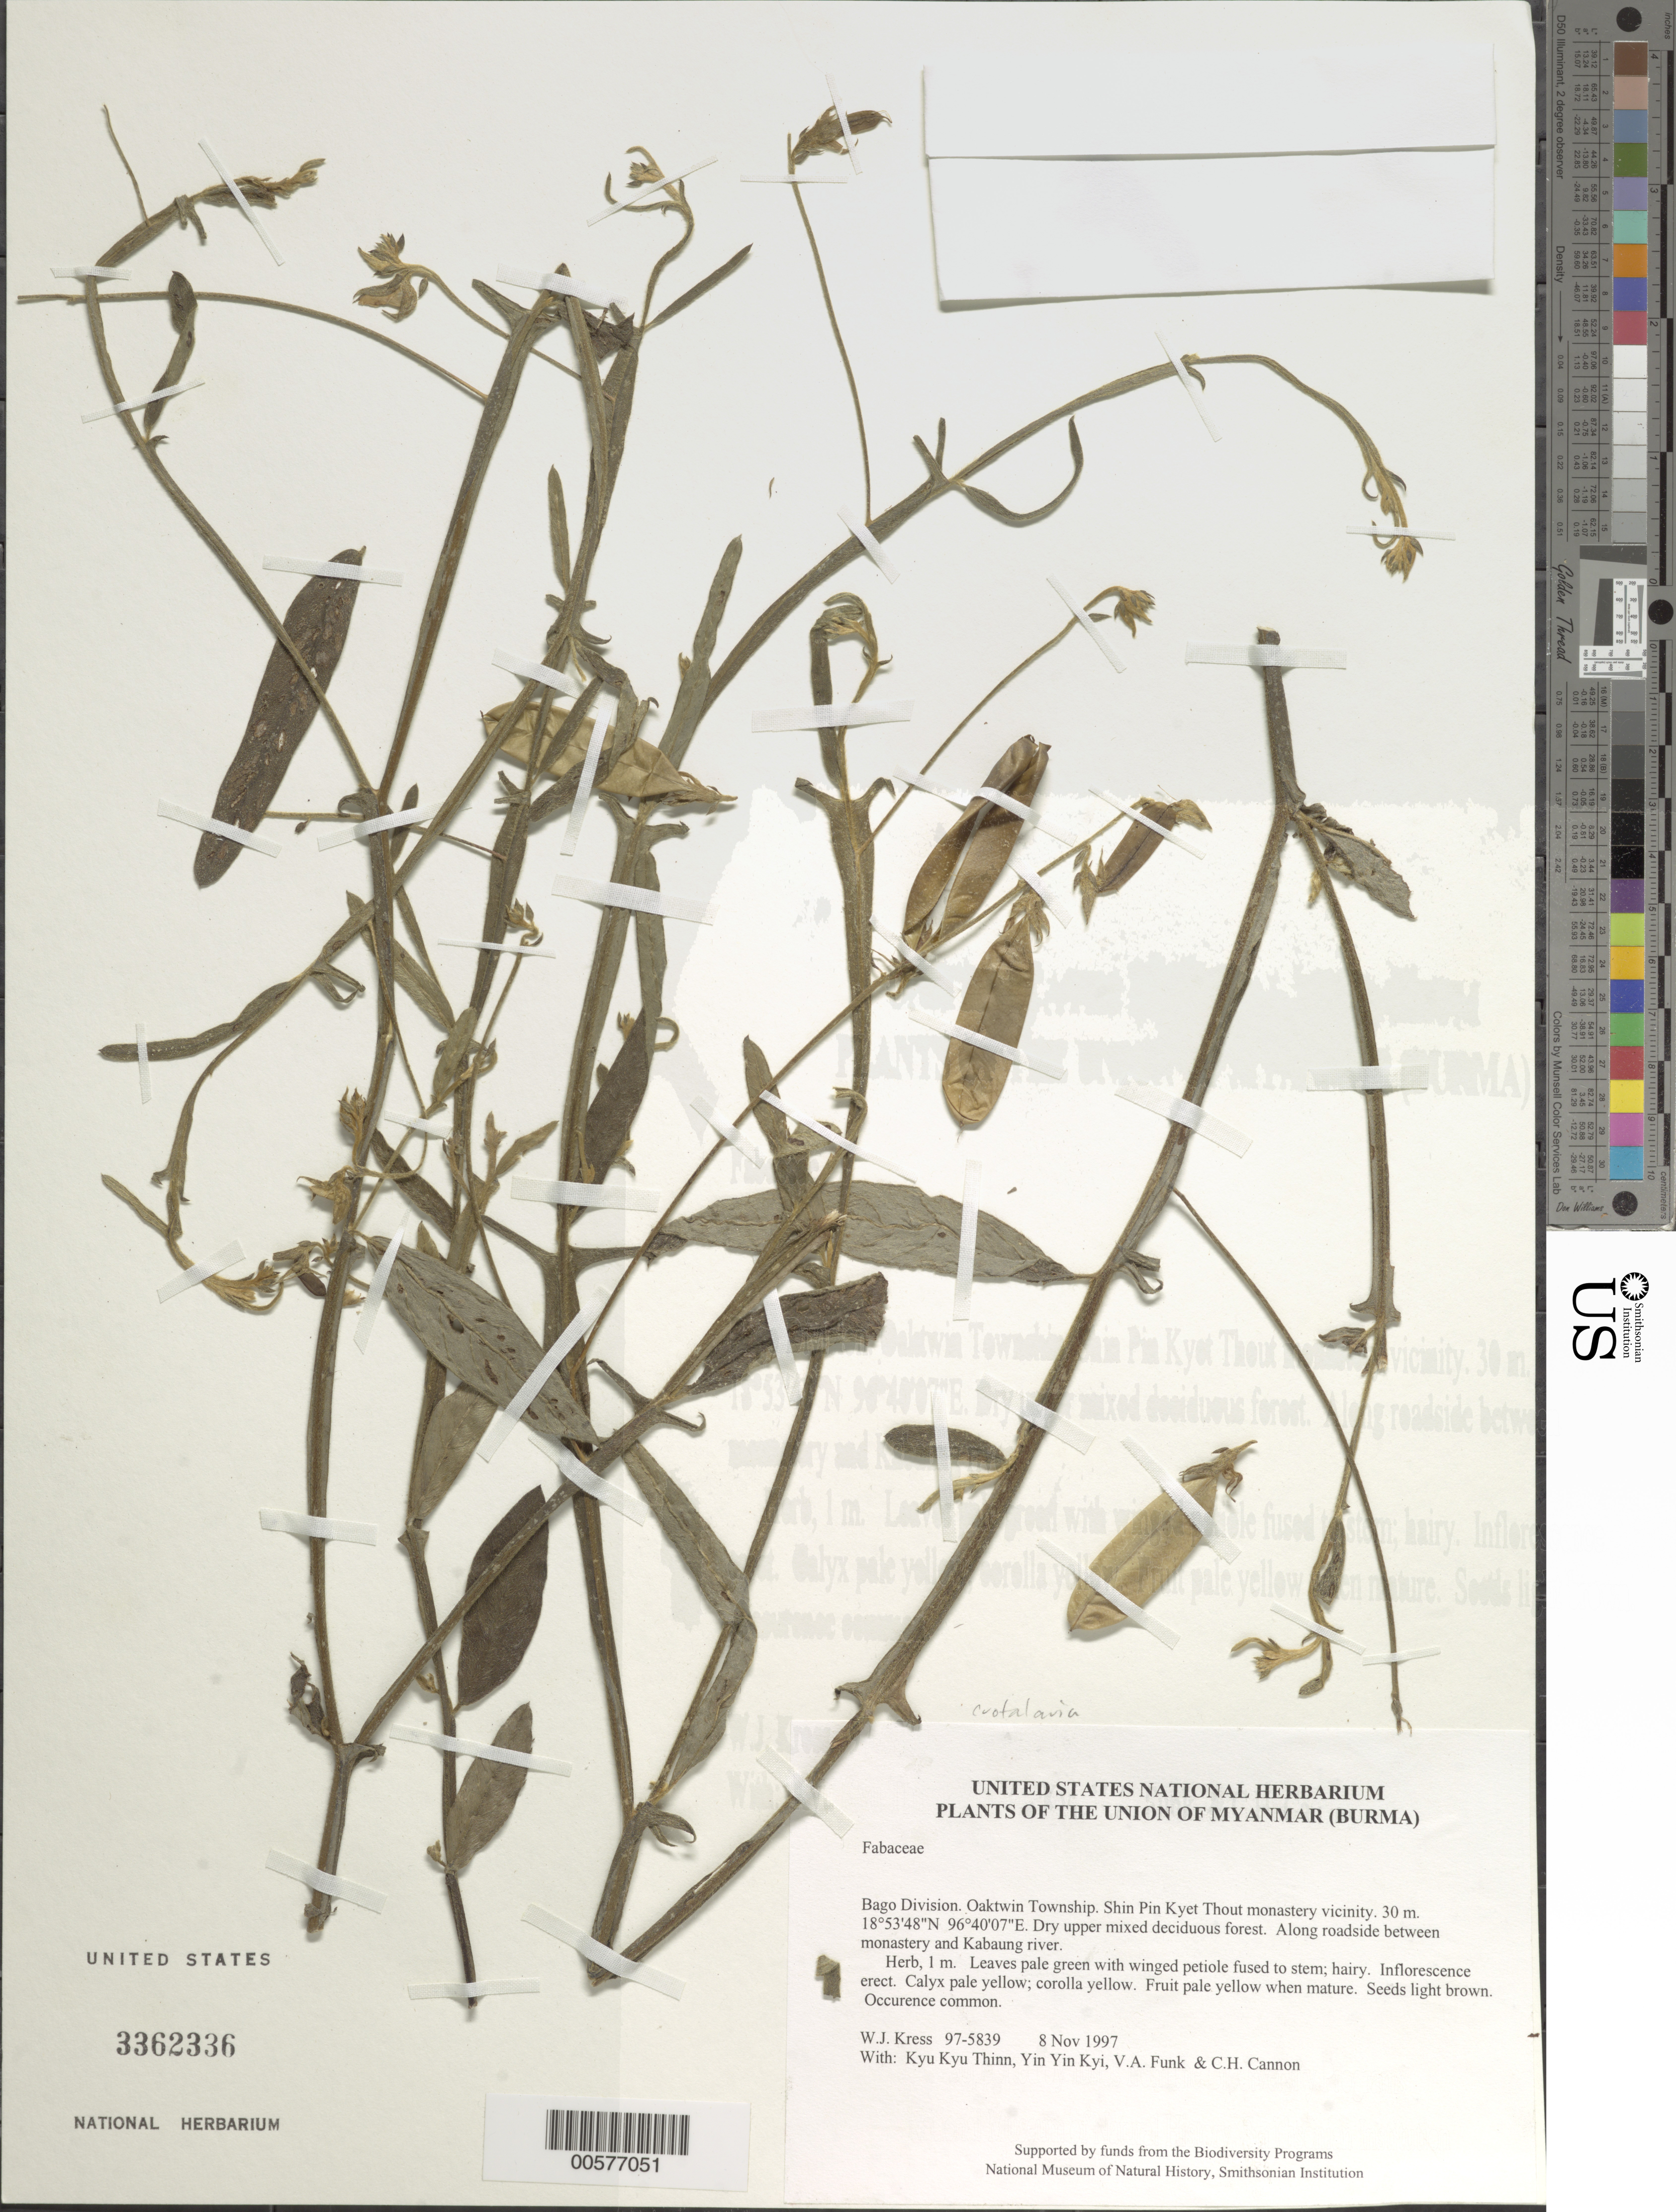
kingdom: Plantae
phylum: Tracheophyta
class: Magnoliopsida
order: Fabales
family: Fabaceae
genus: Crotalaria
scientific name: Crotalaria sp.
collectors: W. J. Kress, Kyu Kyu Thinn, Yin Yin Kyi, V. Funk, C. H. Cannon & D. A. Bell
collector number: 97-5839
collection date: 1997-11-08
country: Myanmar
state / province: Bago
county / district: Oaktwin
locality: Shin Pin Kyet Thout monastery vicinity.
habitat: Dry upper mixed deciduous forest. Along roadside between monastery and Kabaung river.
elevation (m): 30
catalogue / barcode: US 3362336